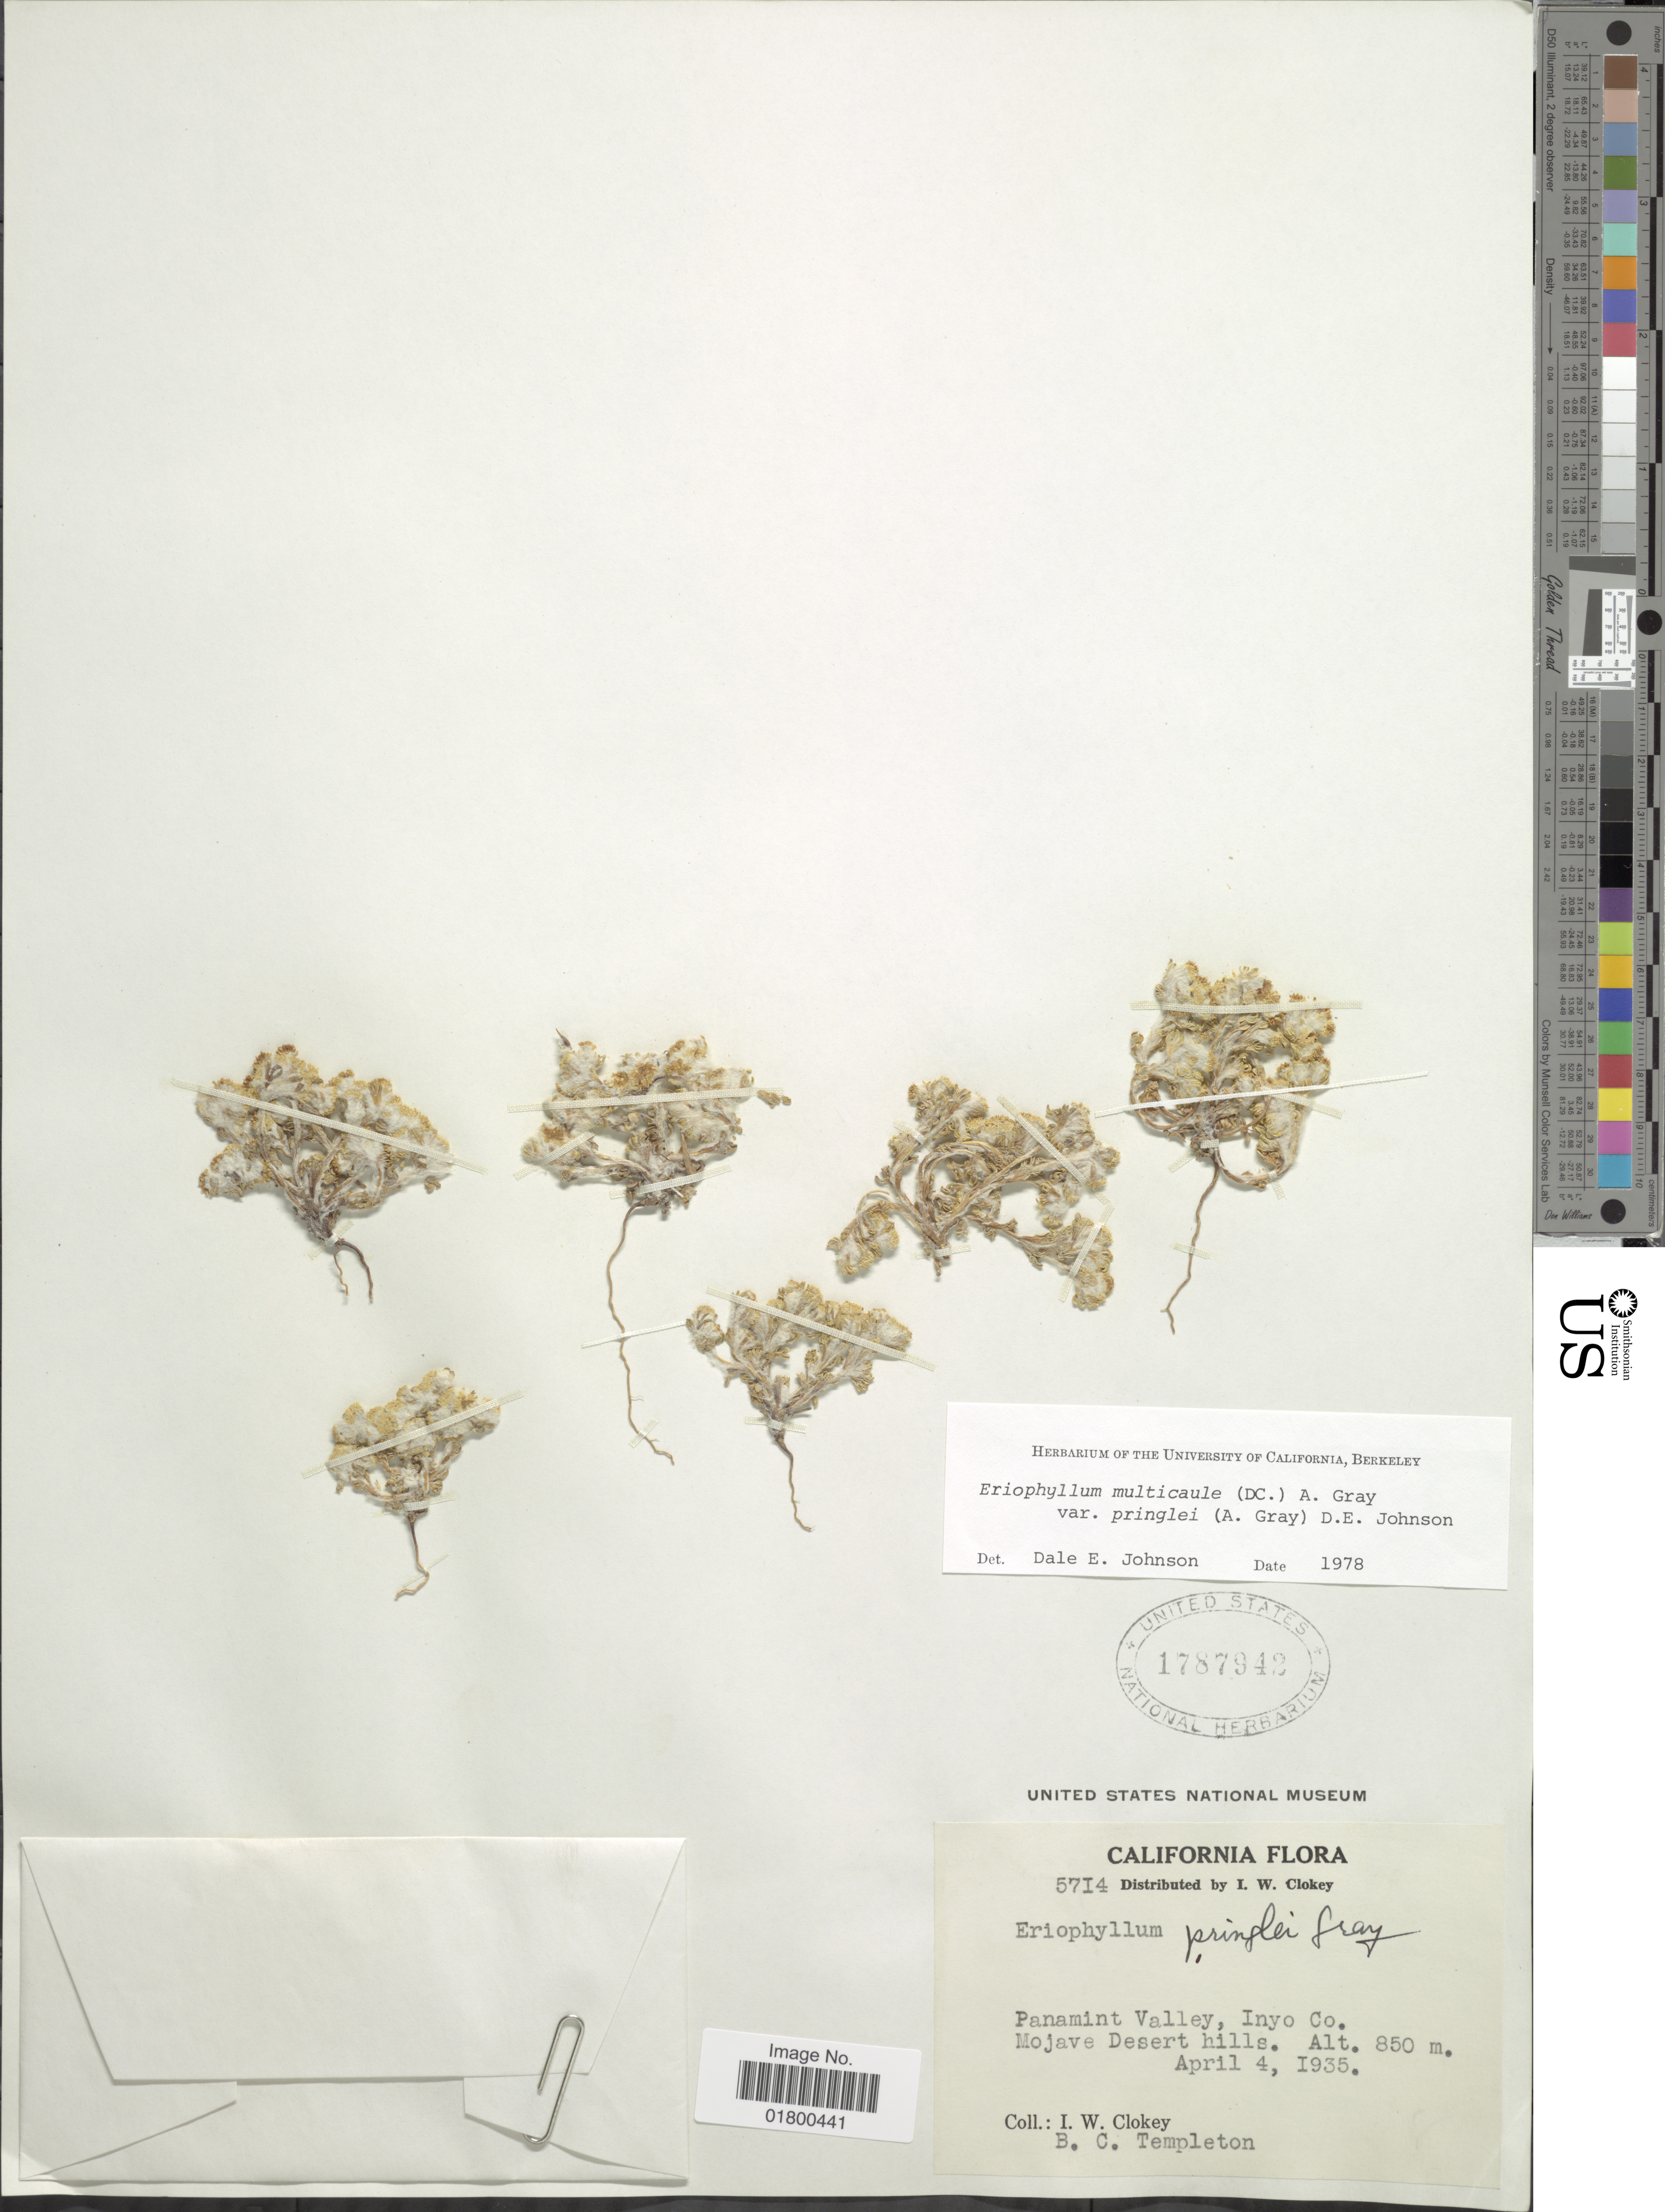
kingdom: Plantae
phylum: Tracheophyta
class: Magnoliopsida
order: Asterales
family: Asteraceae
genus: Eriophyllum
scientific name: Eriophyllum multicaule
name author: (DC.) A. Gray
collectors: I. W. Clokey & B. Templeton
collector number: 5714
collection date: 1935-04-04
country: United States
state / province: California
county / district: Inyo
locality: Panamint Valley, Inyo Co., Mojave Desert hills.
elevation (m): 850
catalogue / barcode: US 1787942